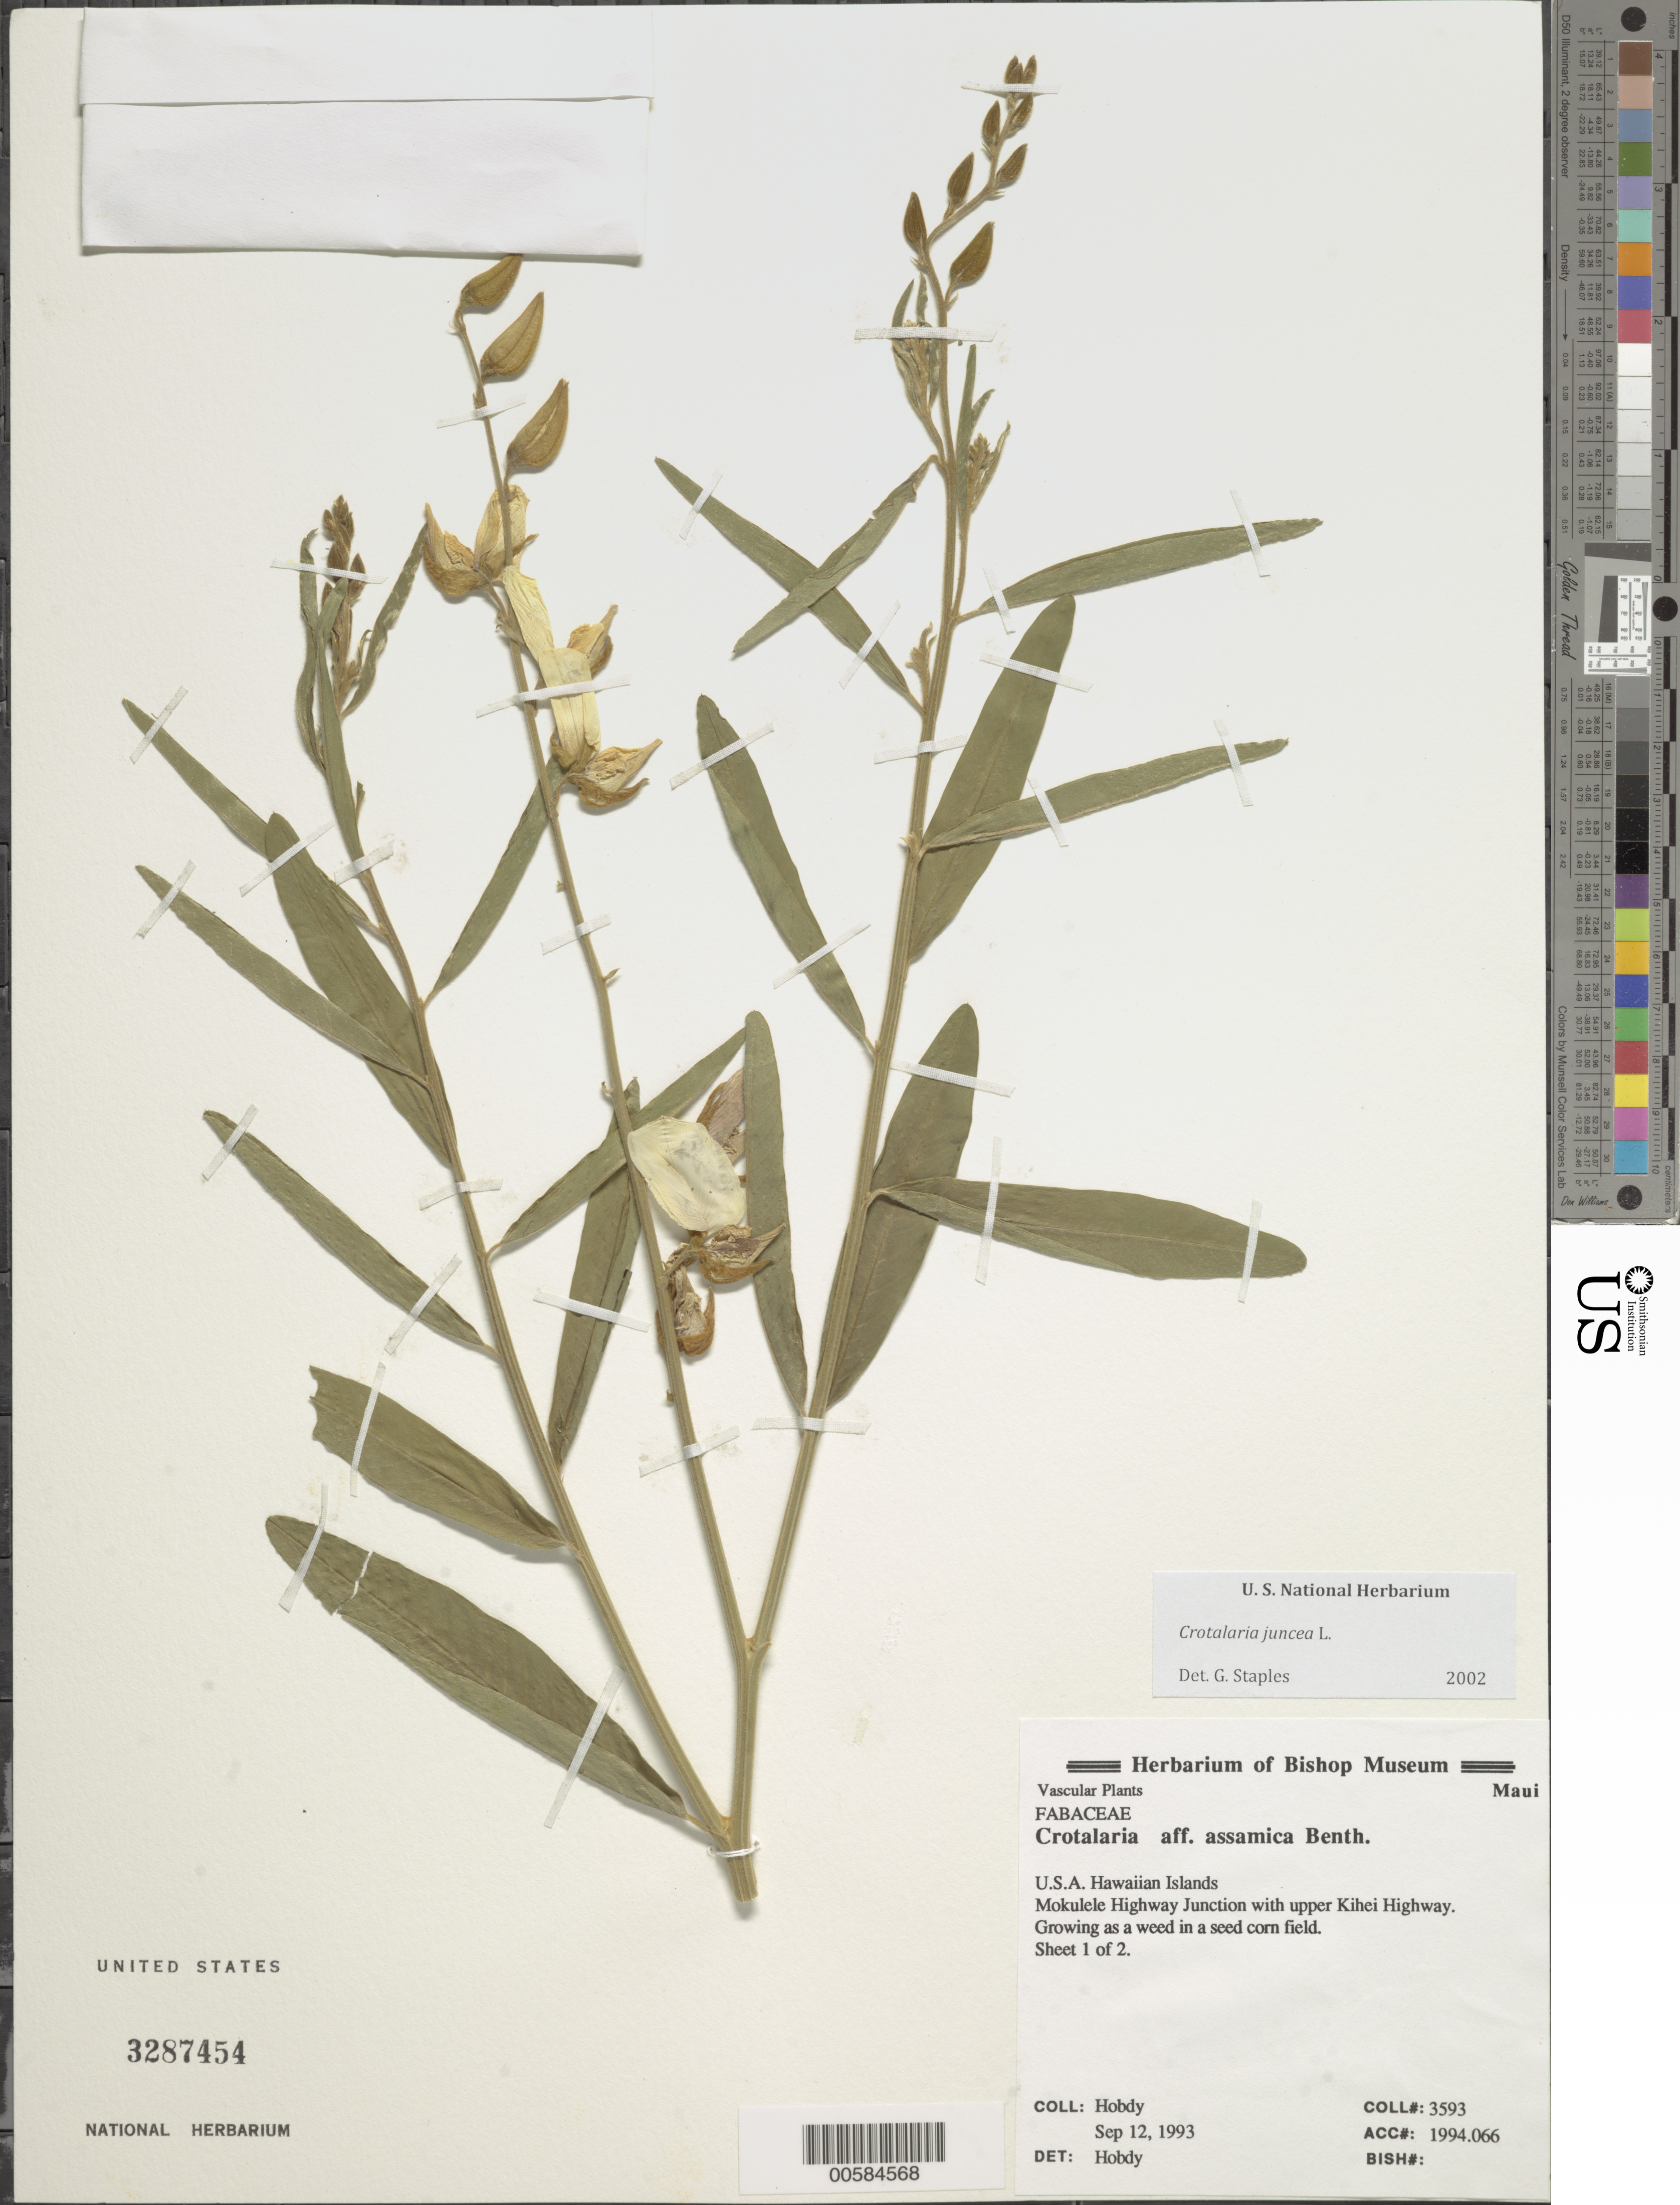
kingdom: Plantae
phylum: Tracheophyta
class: Magnoliopsida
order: Fabales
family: Fabaceae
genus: Crotalaria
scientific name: Crotalaria juncea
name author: L.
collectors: -. Hobdy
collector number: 3593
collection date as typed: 12 Sep 1993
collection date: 1993-09-12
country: United States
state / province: Hawaii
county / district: Honolulu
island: Oahu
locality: Mokulele Hwy jct with upper Kihei Hwy.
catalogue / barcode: US 3287454